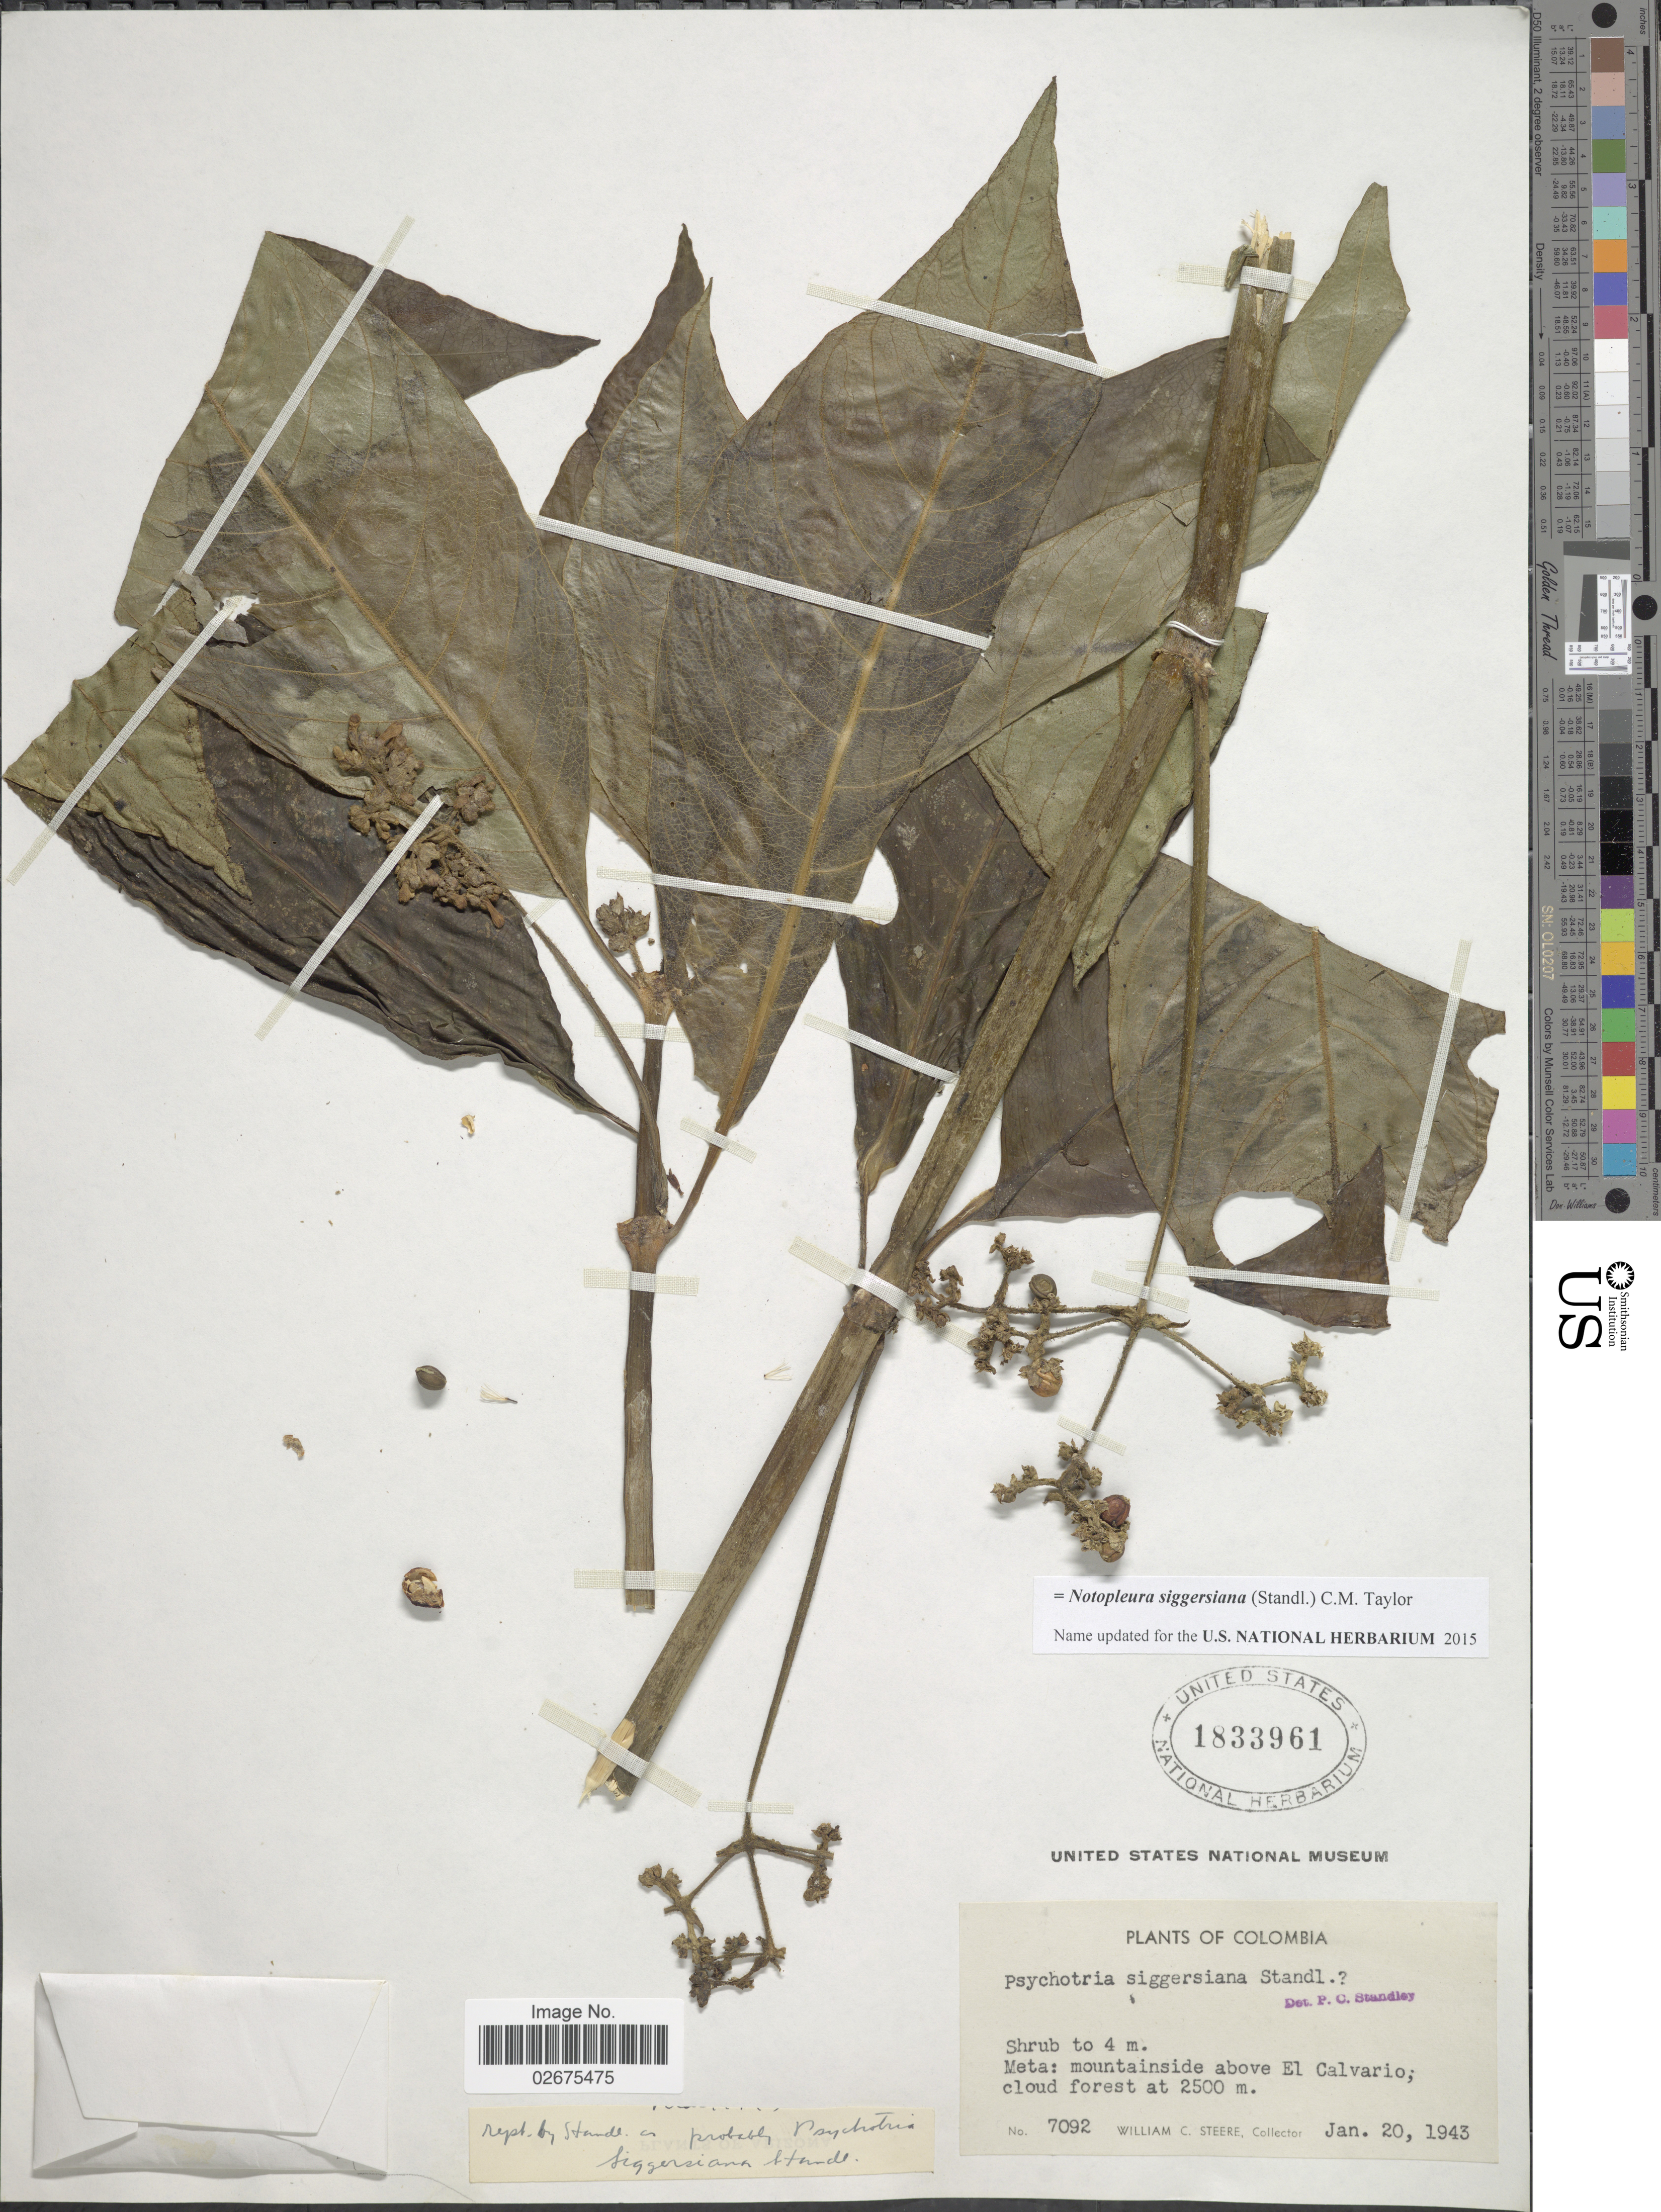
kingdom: Plantae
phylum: Tracheophyta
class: Magnoliopsida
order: Gentianales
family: Rubiaceae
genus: Notopleura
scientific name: Notopleura siggersiana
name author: (Standl.) C.M. Taylor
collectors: W. C. Steere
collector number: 7092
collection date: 1943-01-20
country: Colombia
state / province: Meta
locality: Mountainside above El Calverio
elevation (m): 2500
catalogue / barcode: US 1833961